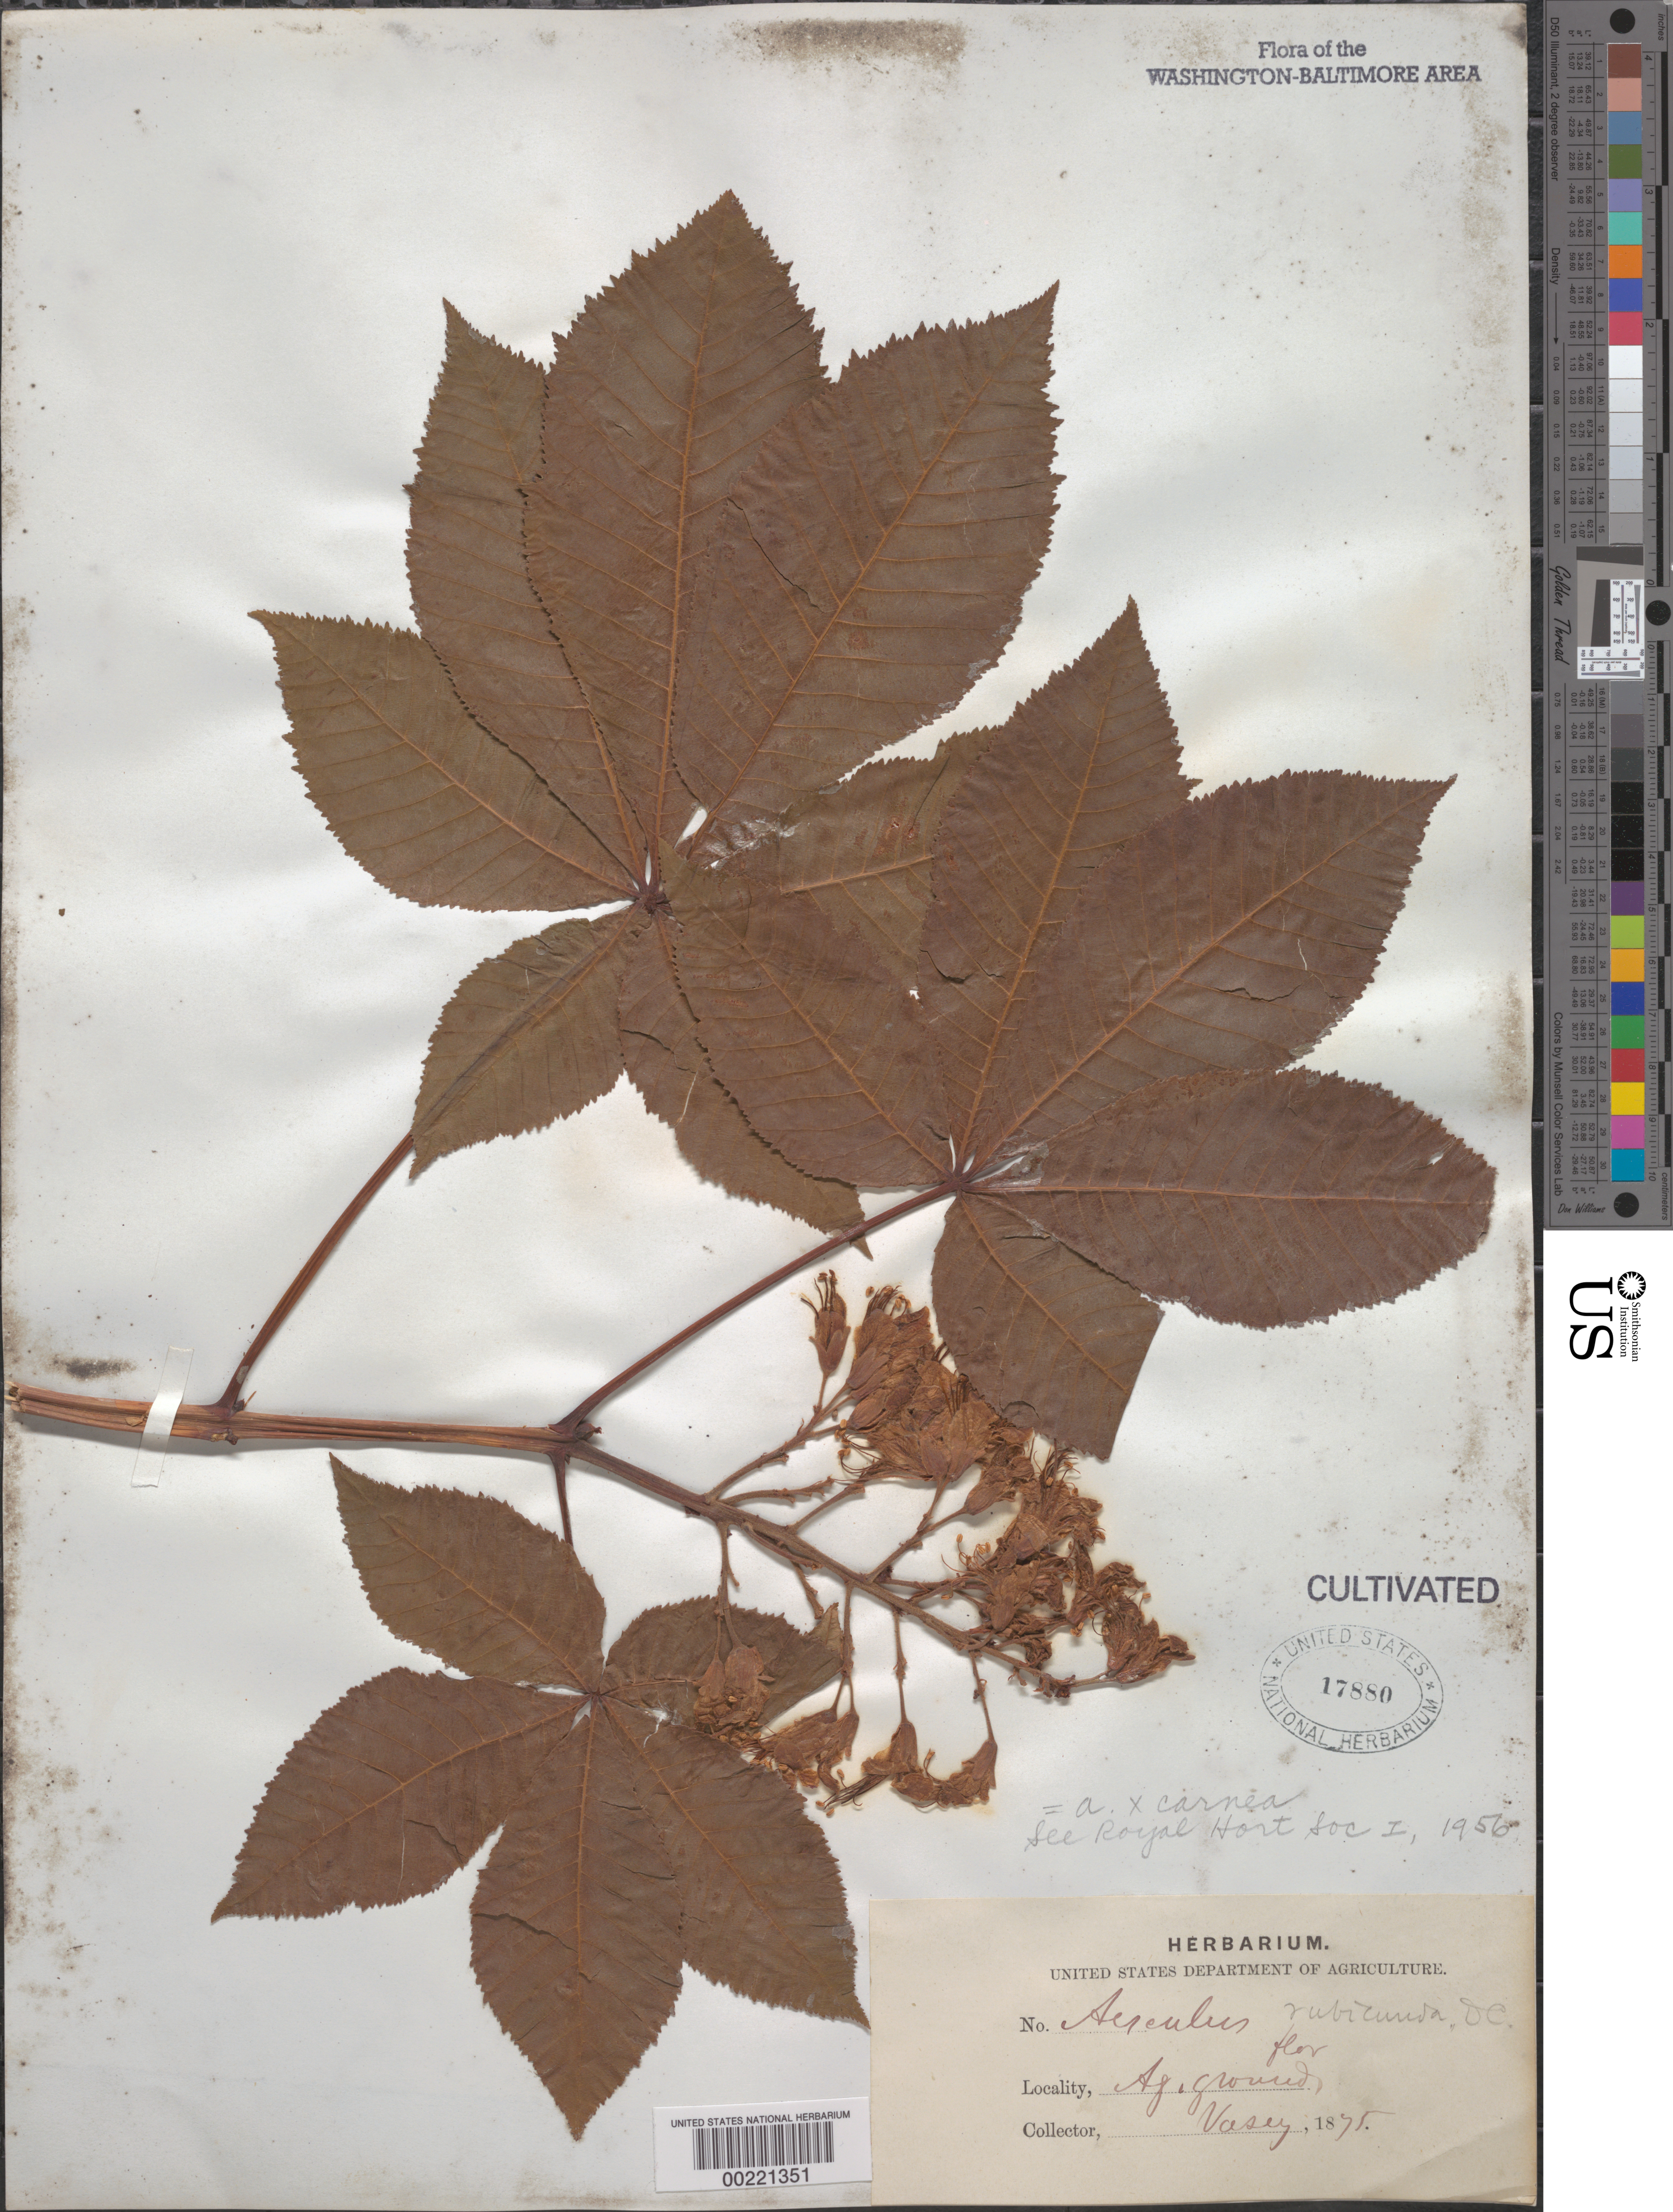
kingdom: Plantae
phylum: Tracheophyta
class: Magnoliopsida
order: Sapindales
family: Sapindaceae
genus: Aesculus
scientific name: Aesculus x carnea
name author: J. Zeyh.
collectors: G. R. Vasey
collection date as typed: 1875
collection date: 1875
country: United States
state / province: District of Columbia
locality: Department of Agriculture grounds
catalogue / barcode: US 17880